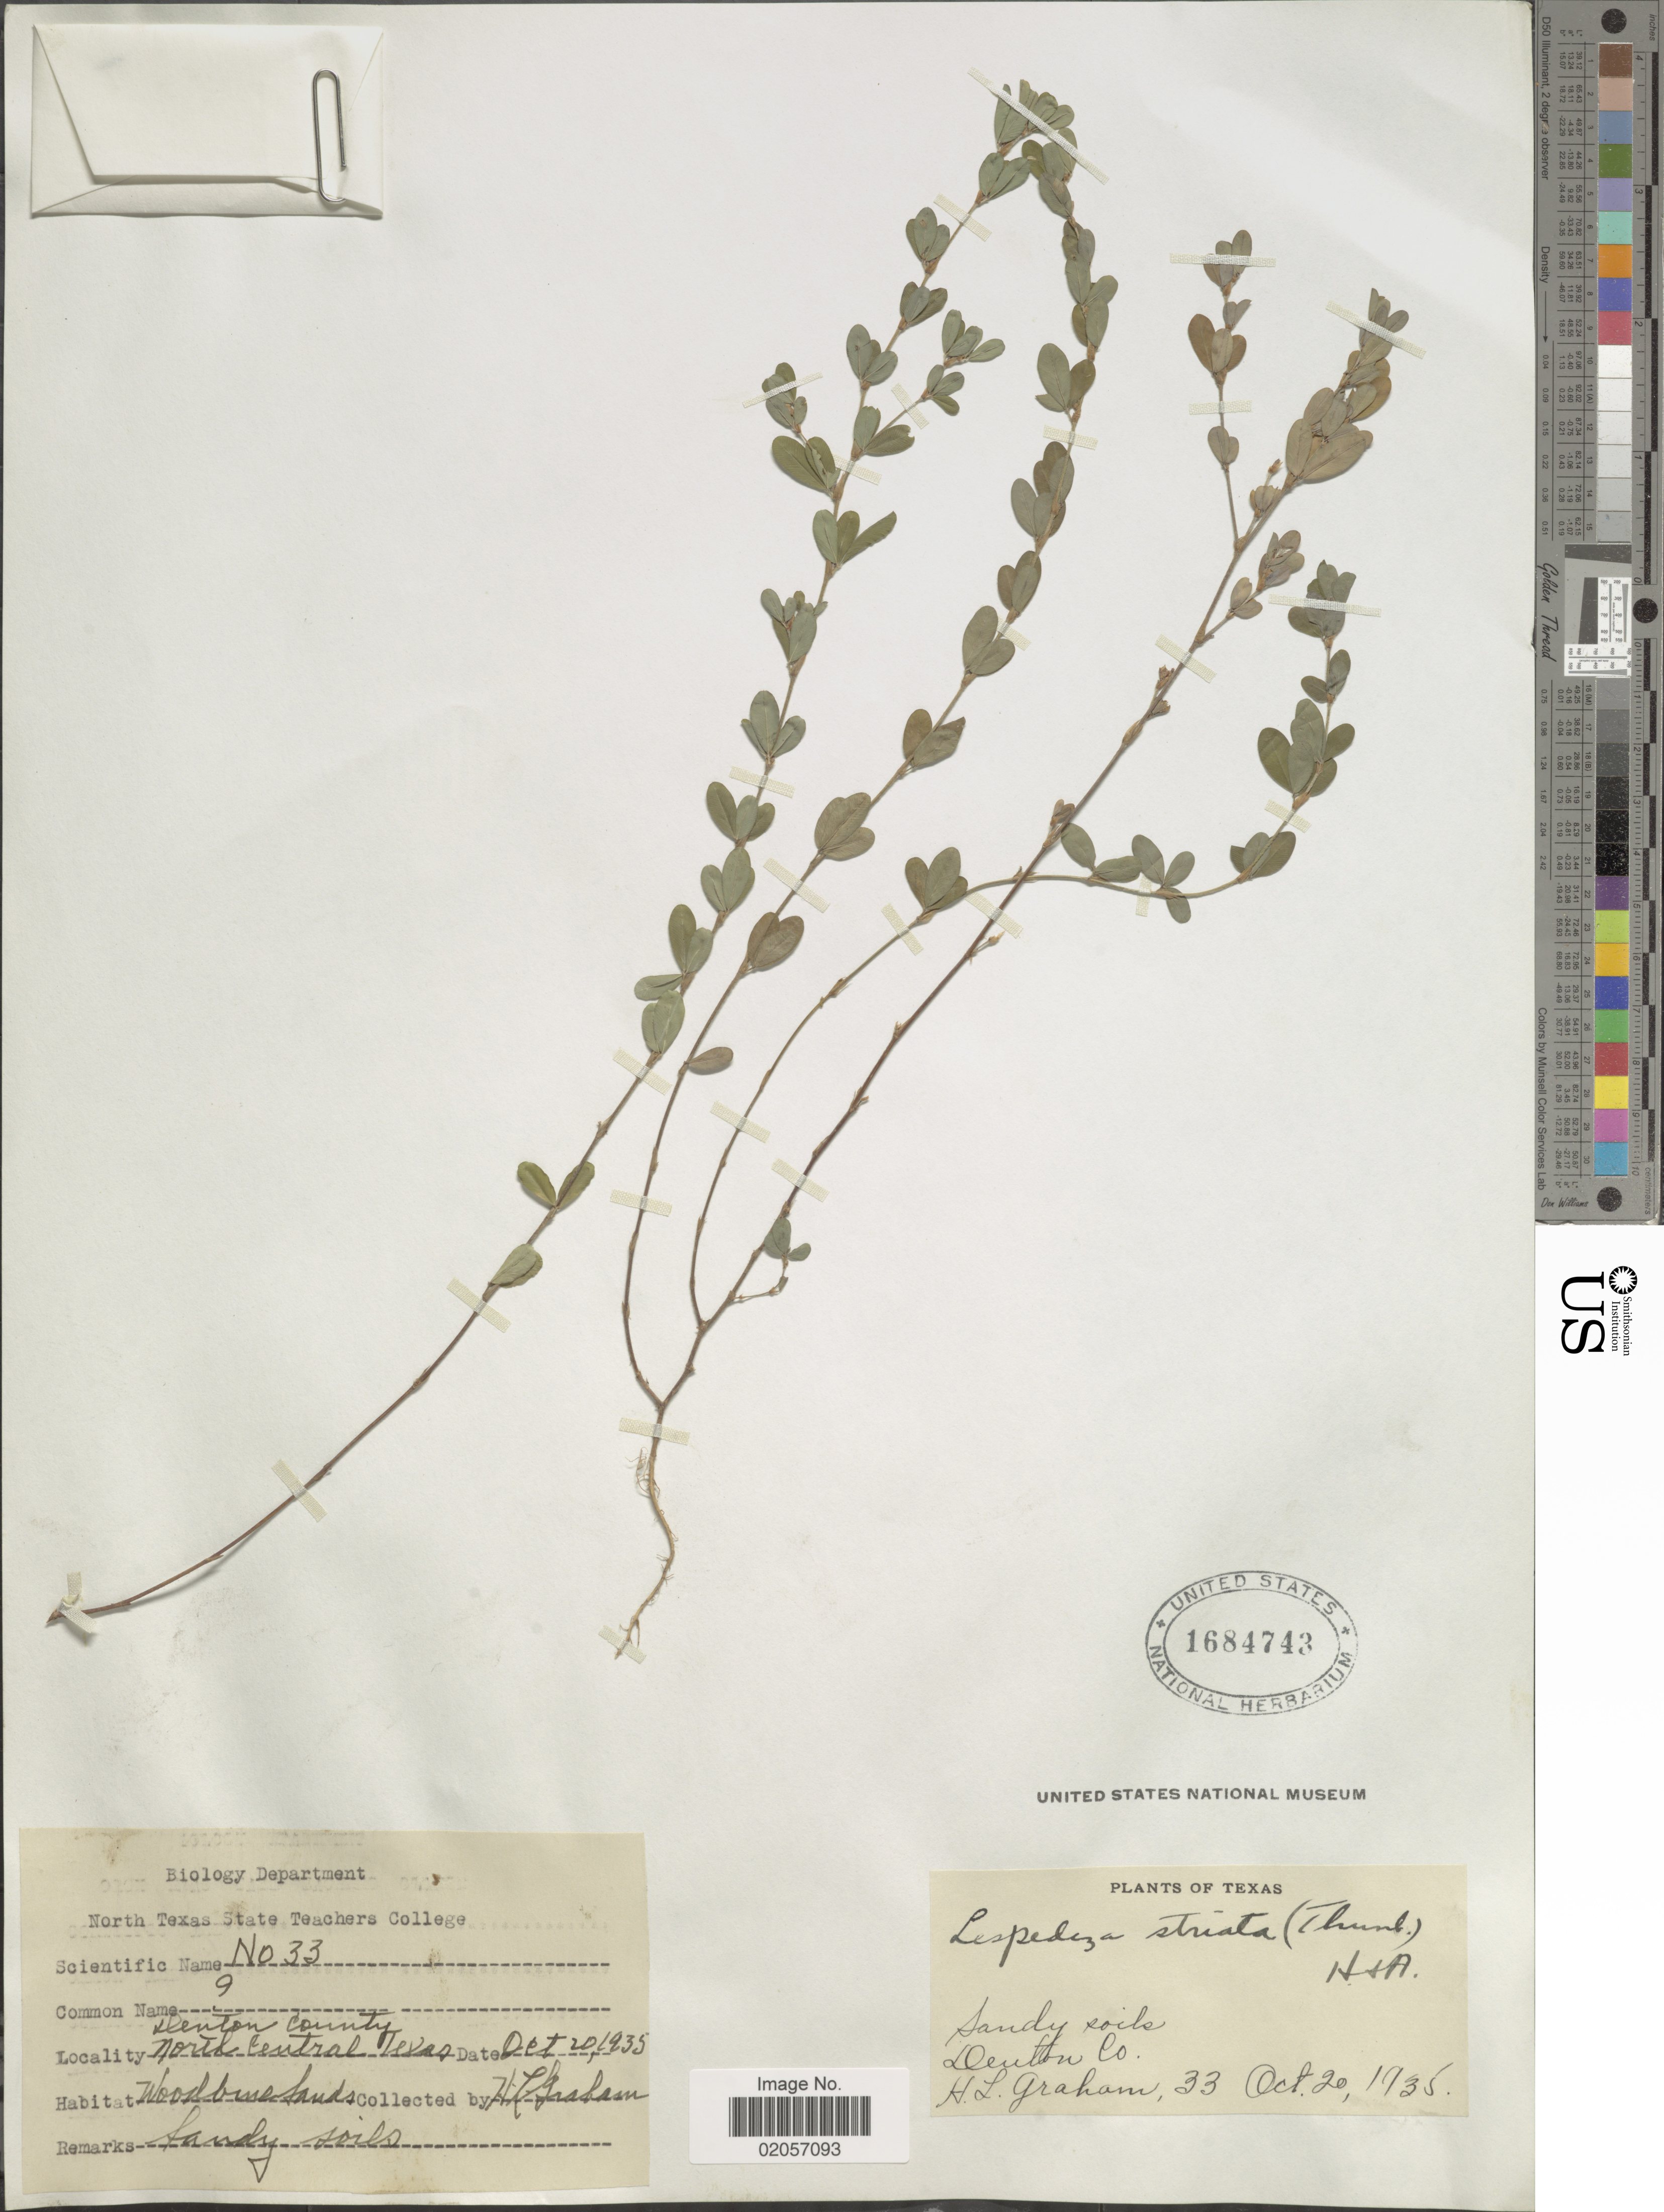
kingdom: Plantae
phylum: Tracheophyta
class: Magnoliopsida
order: Fabales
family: Fabaceae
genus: Kummerowia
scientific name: Kummerowia striata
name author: (Thunb.) Schindl.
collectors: H. L. Graham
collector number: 33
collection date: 1935-10-20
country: United States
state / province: Texas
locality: Denton County, North Central Texas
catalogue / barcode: US 1684743